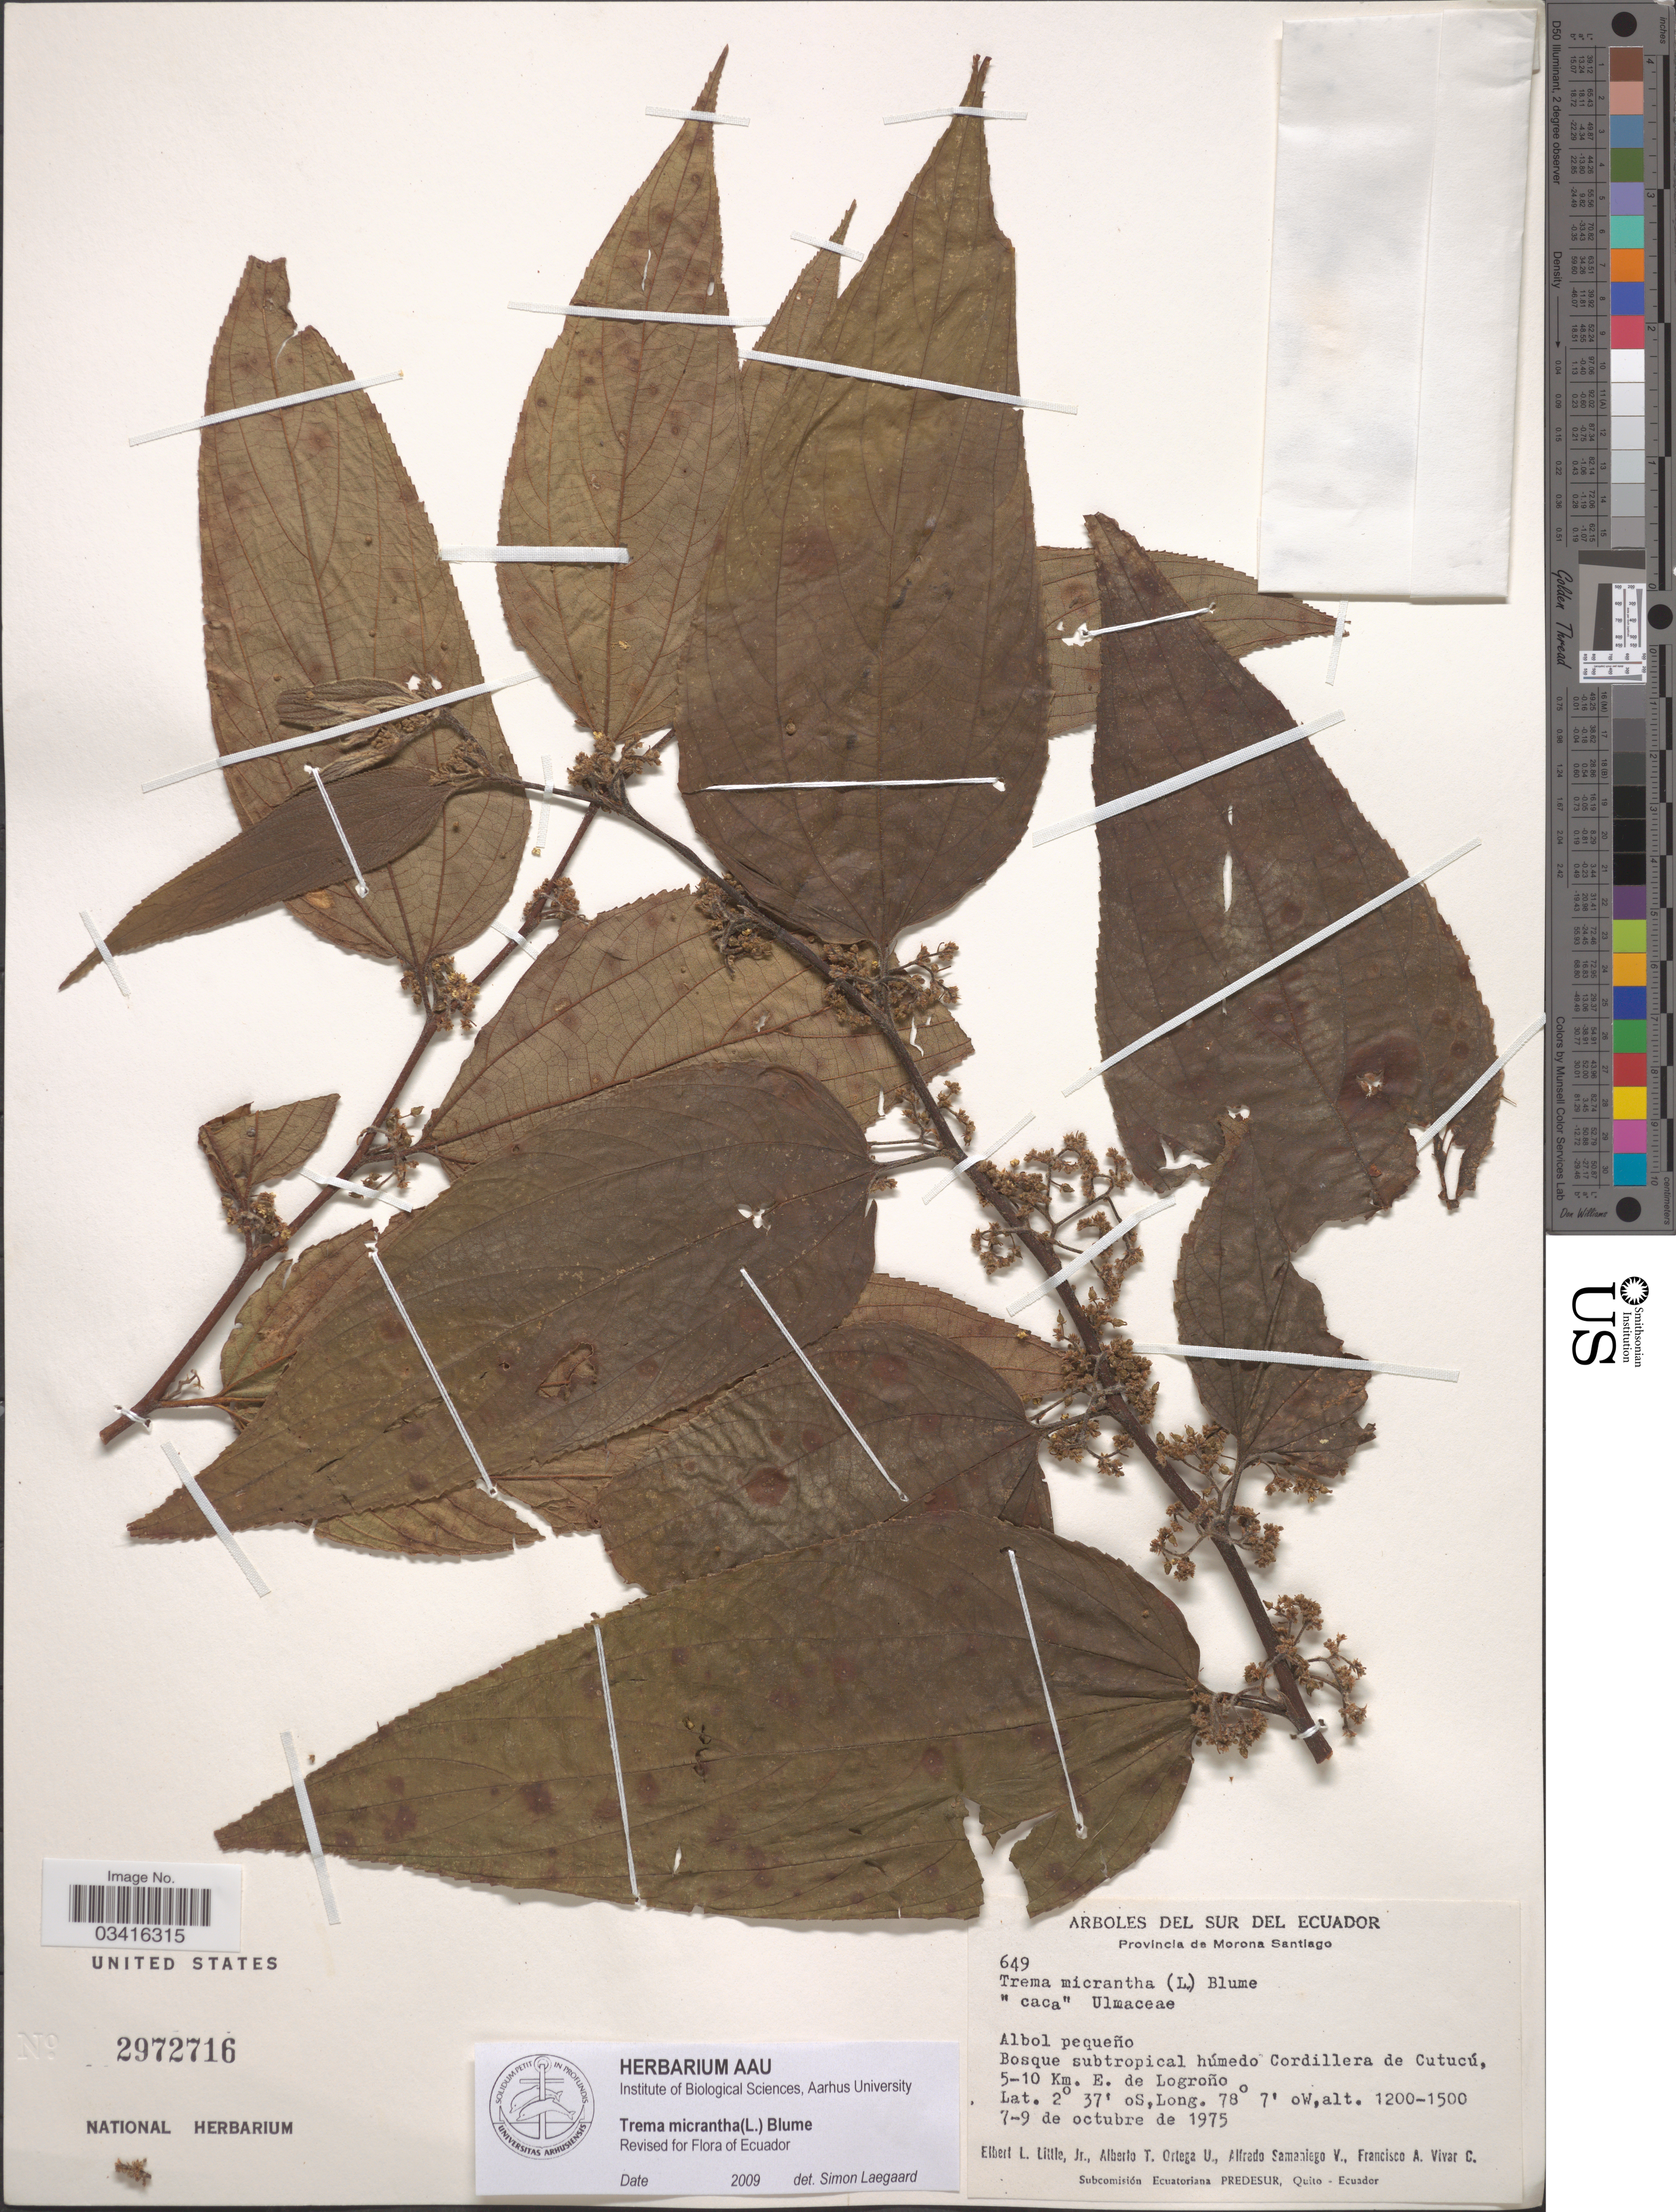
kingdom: Plantae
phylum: Tracheophyta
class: Magnoliopsida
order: Rosales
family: Cannabaceae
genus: Trema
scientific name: Trema micranthum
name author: (L.) Blume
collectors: E. L. Little, A. T. Ortega U., A. V. Samaniego & F. A. Vivar C.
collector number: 649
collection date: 1975-10-07/1975-10-09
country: Ecuador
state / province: Morona-Santiago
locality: Sur del Ecuador. Bosque subtropical húmedo Cordillera de Cutucú, 5-10 Km. E. de Logroño.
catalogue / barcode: US 2972716